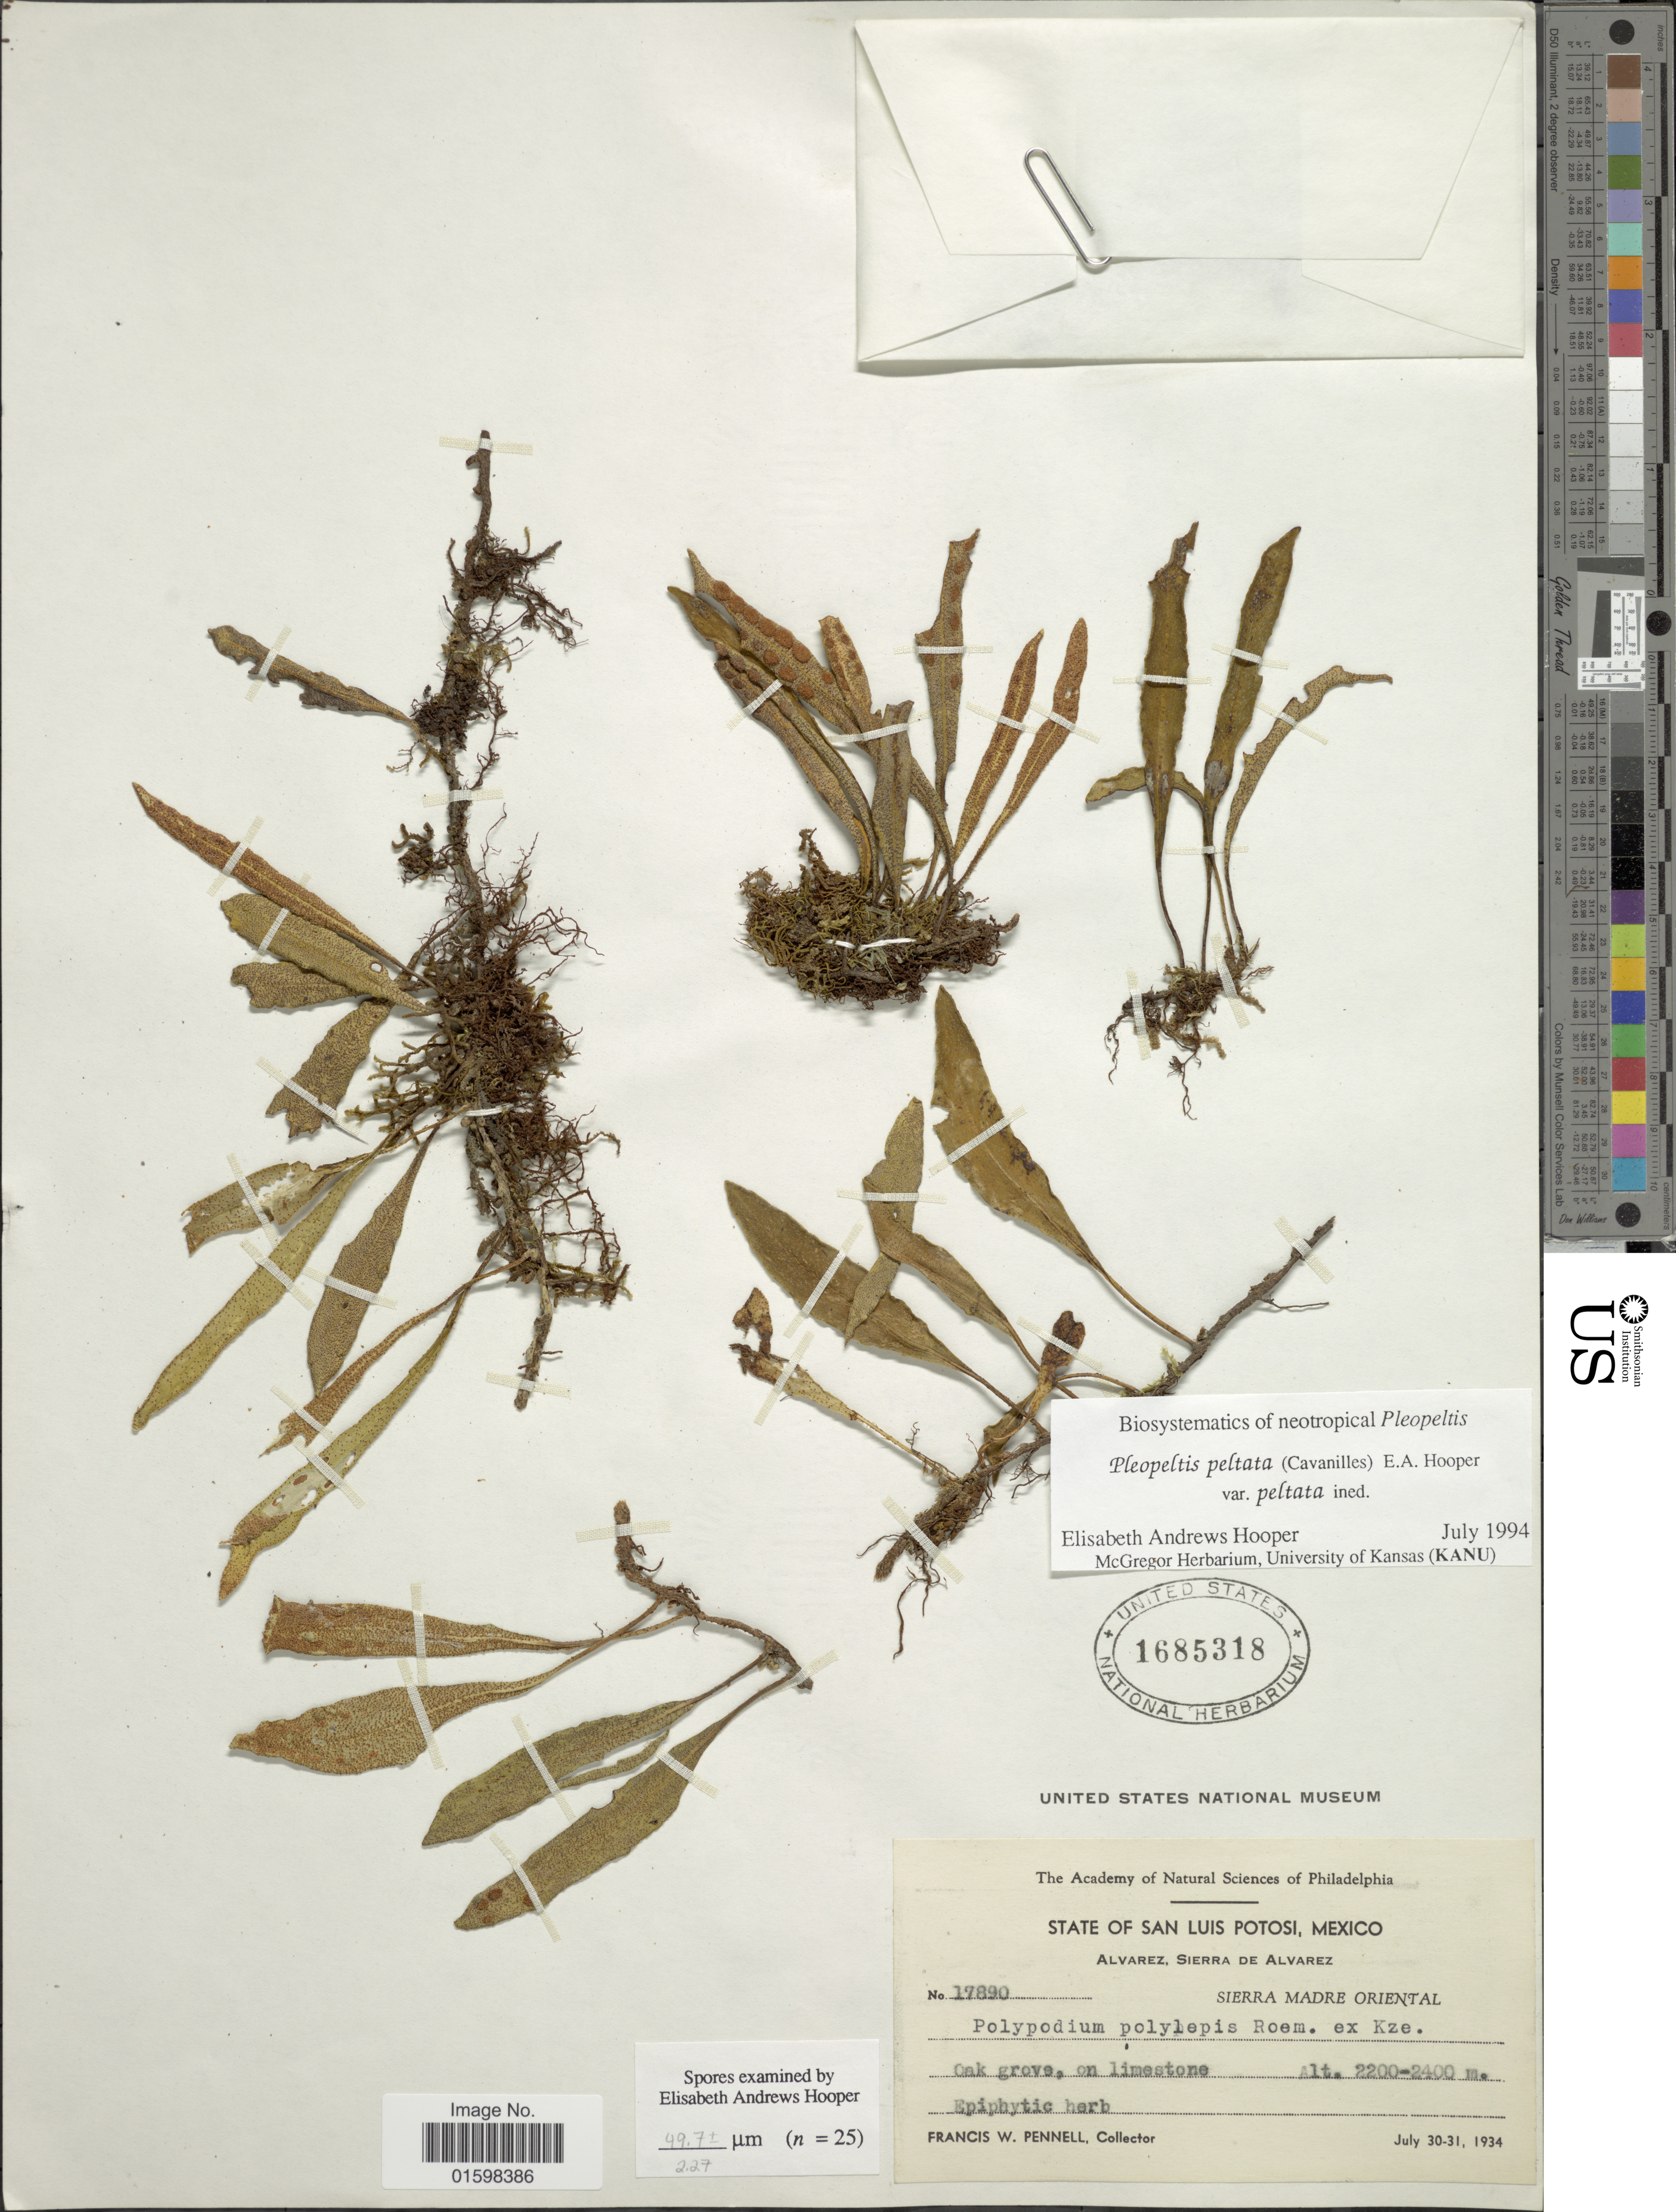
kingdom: Plantae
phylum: Tracheophyta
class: Polypodiopsida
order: Polypodiales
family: Polypodiaceae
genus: Pleopeltis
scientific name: Pleopeltis polylepis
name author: (Roem. ex Kunze) T. Moore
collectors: F. W. Pennell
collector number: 17890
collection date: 1934-07-30/1934-07-31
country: Mexico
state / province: San Luis Potosí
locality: State of San Luis Potosi. Alvarez, Sierra de Alvarez. Sierra Madre Oriental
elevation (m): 2200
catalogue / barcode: US 1685318